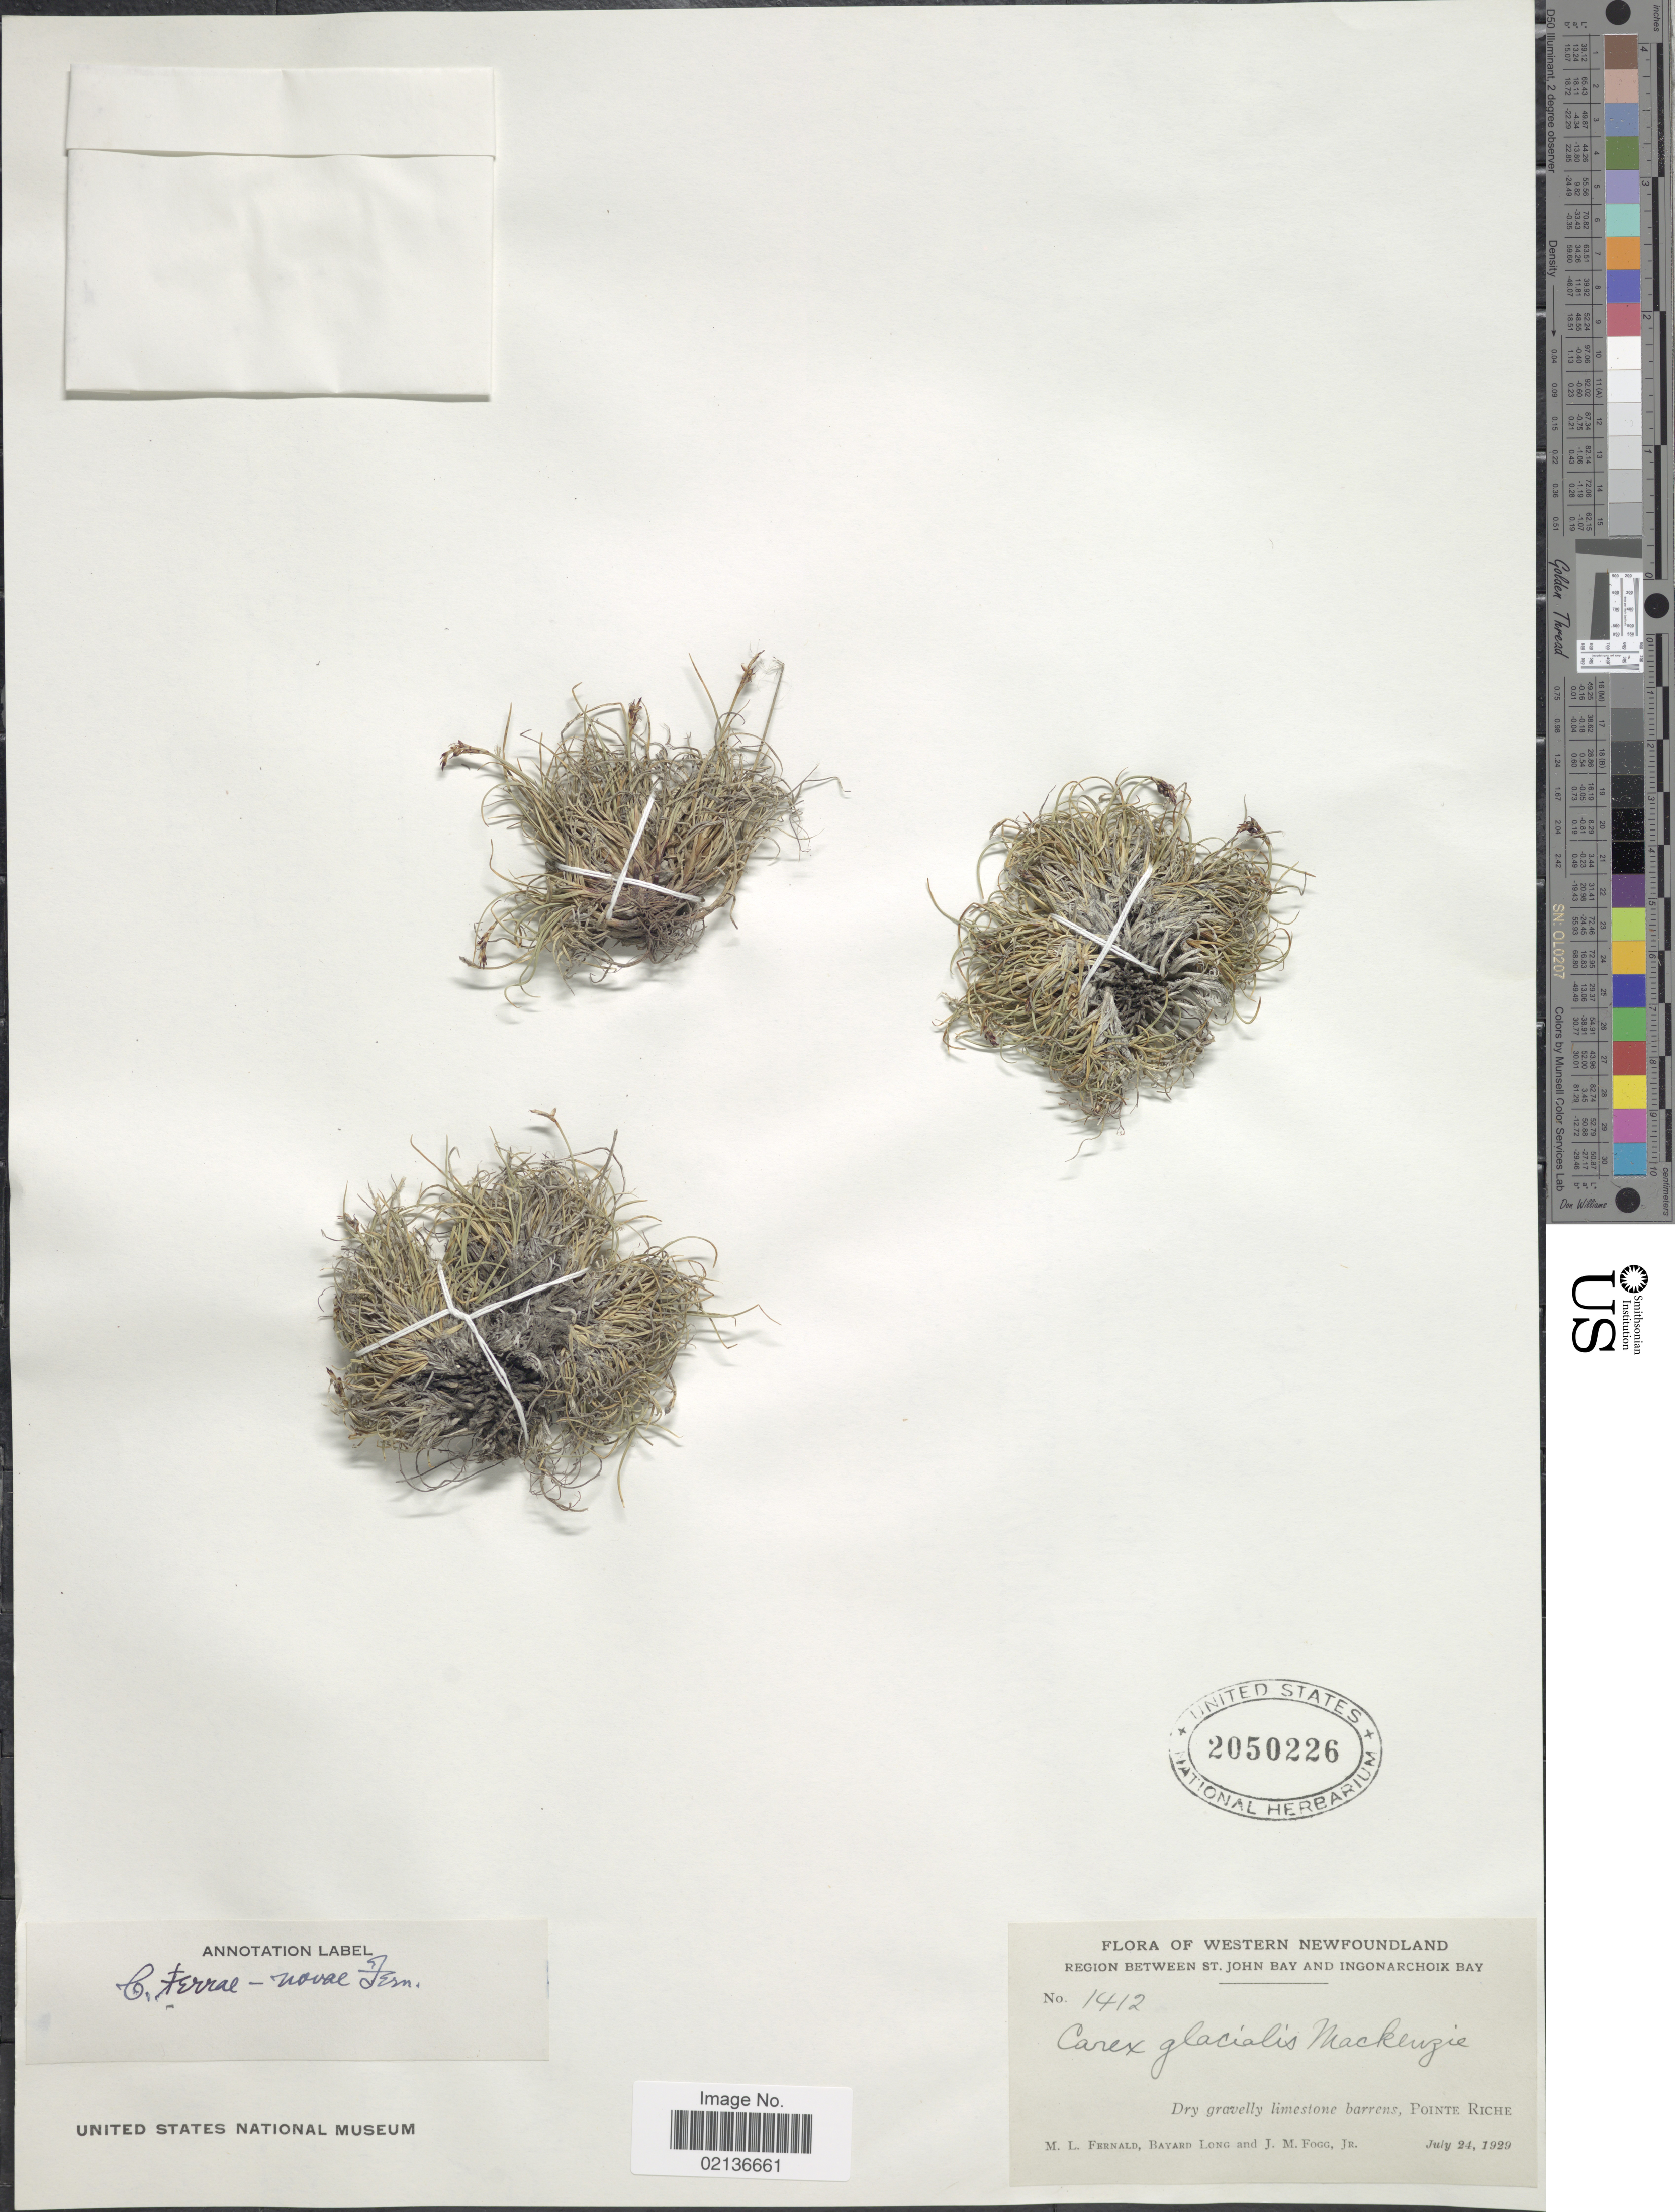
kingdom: Plantae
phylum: Tracheophyta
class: Liliopsida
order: Poales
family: Cyperaceae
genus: Carex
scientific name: Carex glacialis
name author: Mack.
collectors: M. L. Fernald, B. Long & J. Fogg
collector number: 1412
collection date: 1929-07-24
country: Canada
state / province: Newfoundland and Labrador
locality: Western Newfoundland, Dry gravelly limestone barrens, Pointe Riche, Region Between St. John Bay and Ingonarchoix Bay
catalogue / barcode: US 2050226